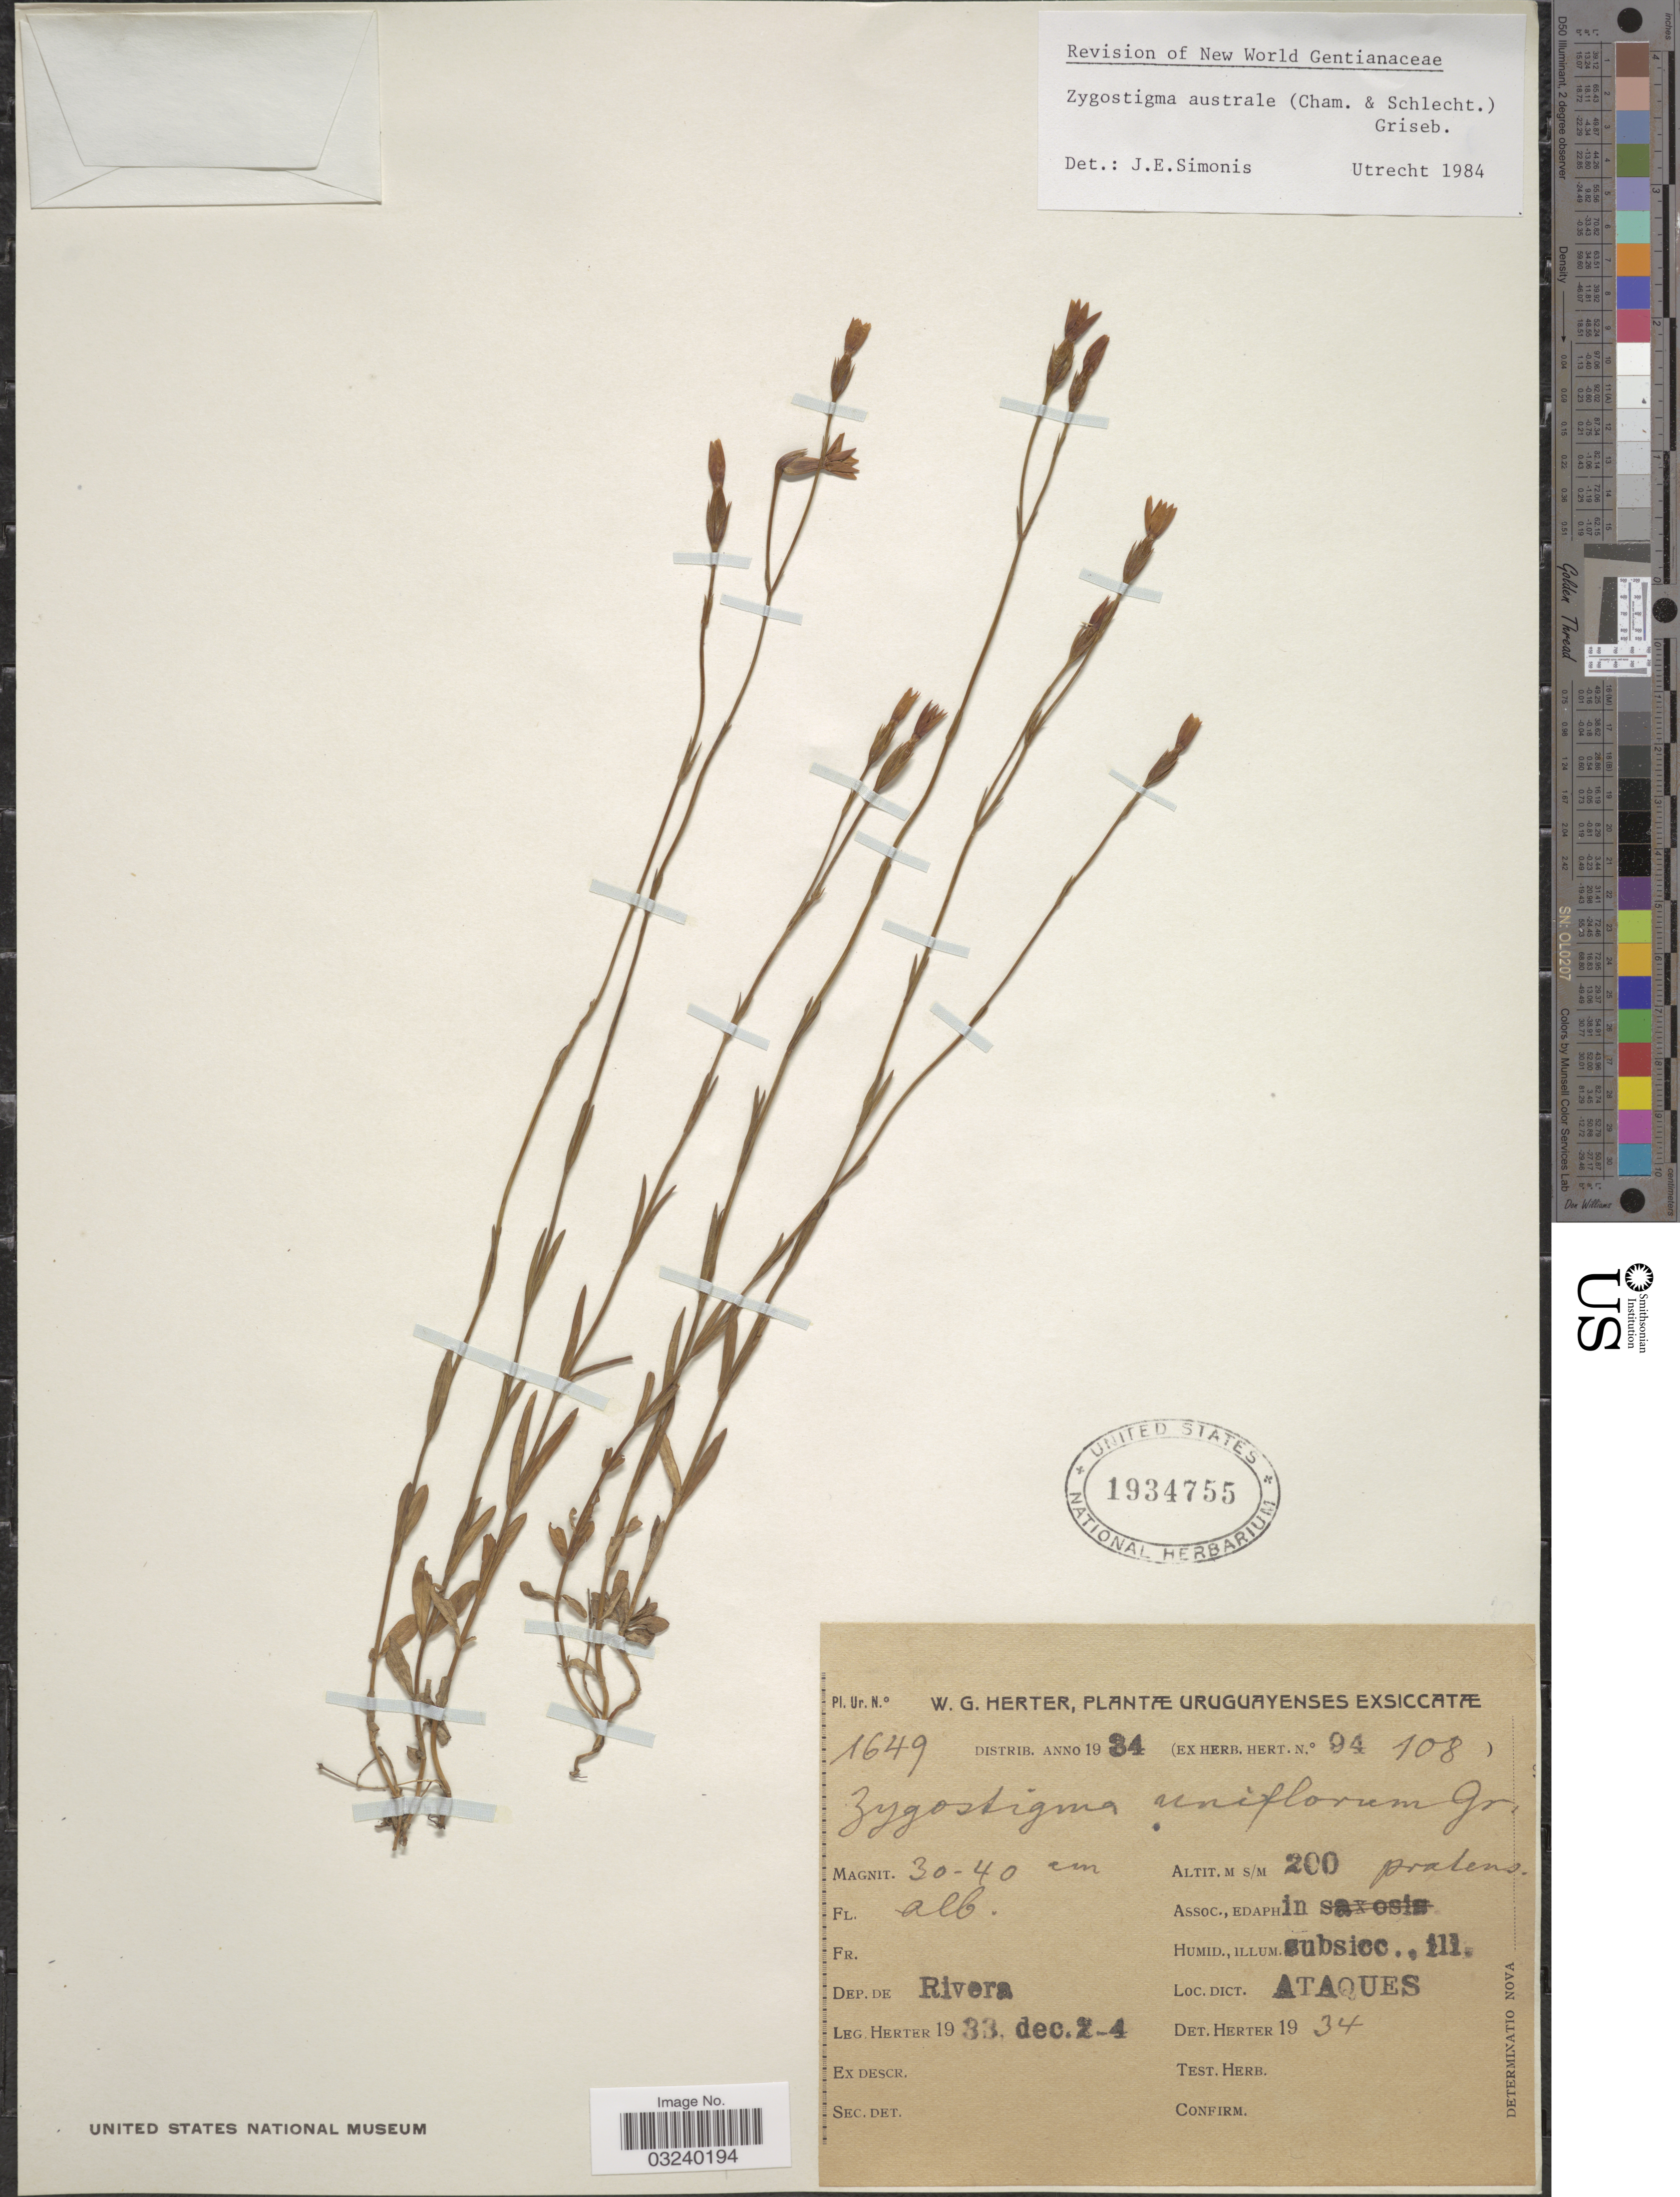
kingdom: Plantae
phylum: Tracheophyta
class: Magnoliopsida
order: Gentianales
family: Gentianaceae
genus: Zygostigma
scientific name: Zygostigma australe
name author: (Cham. & Schltdl.) Griseb.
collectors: W. G. Herter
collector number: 1649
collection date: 1933-12-02/1933-12-04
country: Uruguay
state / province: Rivera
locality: Dep. de Rivera, Ataques.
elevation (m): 200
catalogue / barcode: US 1934755